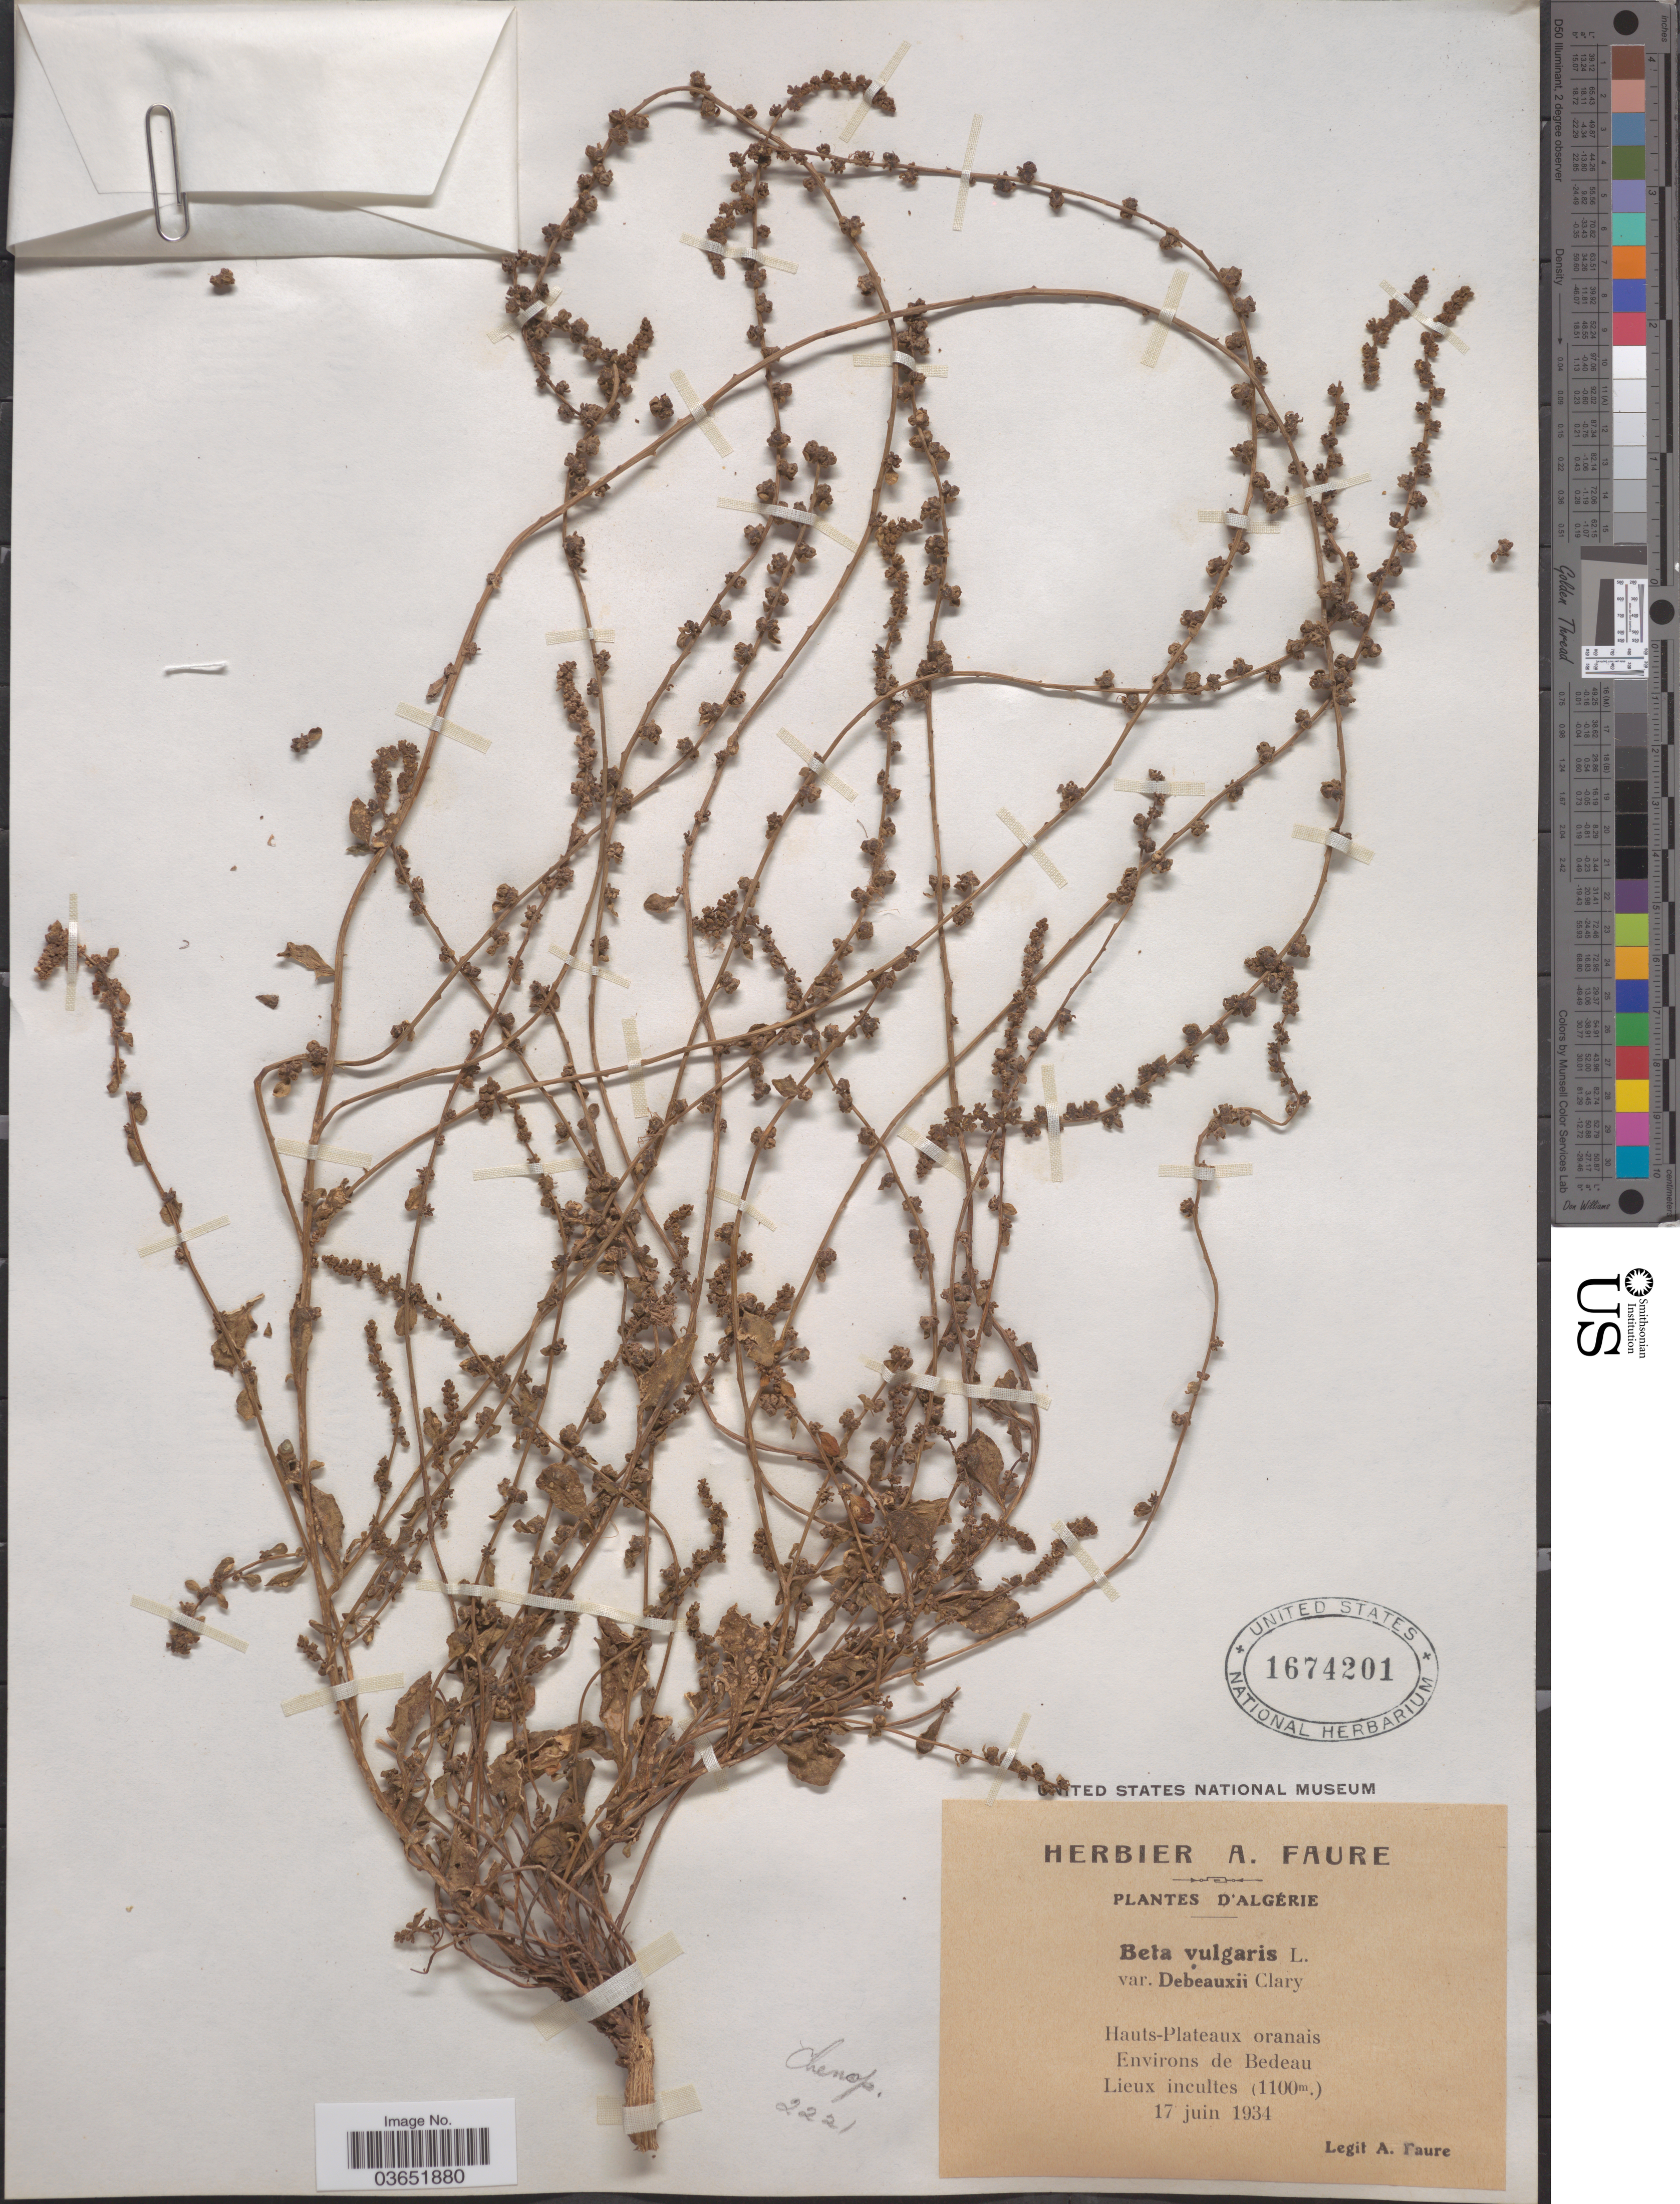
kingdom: Plantae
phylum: Tracheophyta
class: Magnoliopsida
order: Caryophyllales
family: Amaranthaceae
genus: Beta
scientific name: Beta vulgaris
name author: L.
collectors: A. Faure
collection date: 1934-06-17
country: Algeria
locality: Environs de Bedeau.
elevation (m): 1100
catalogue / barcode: US 1674201